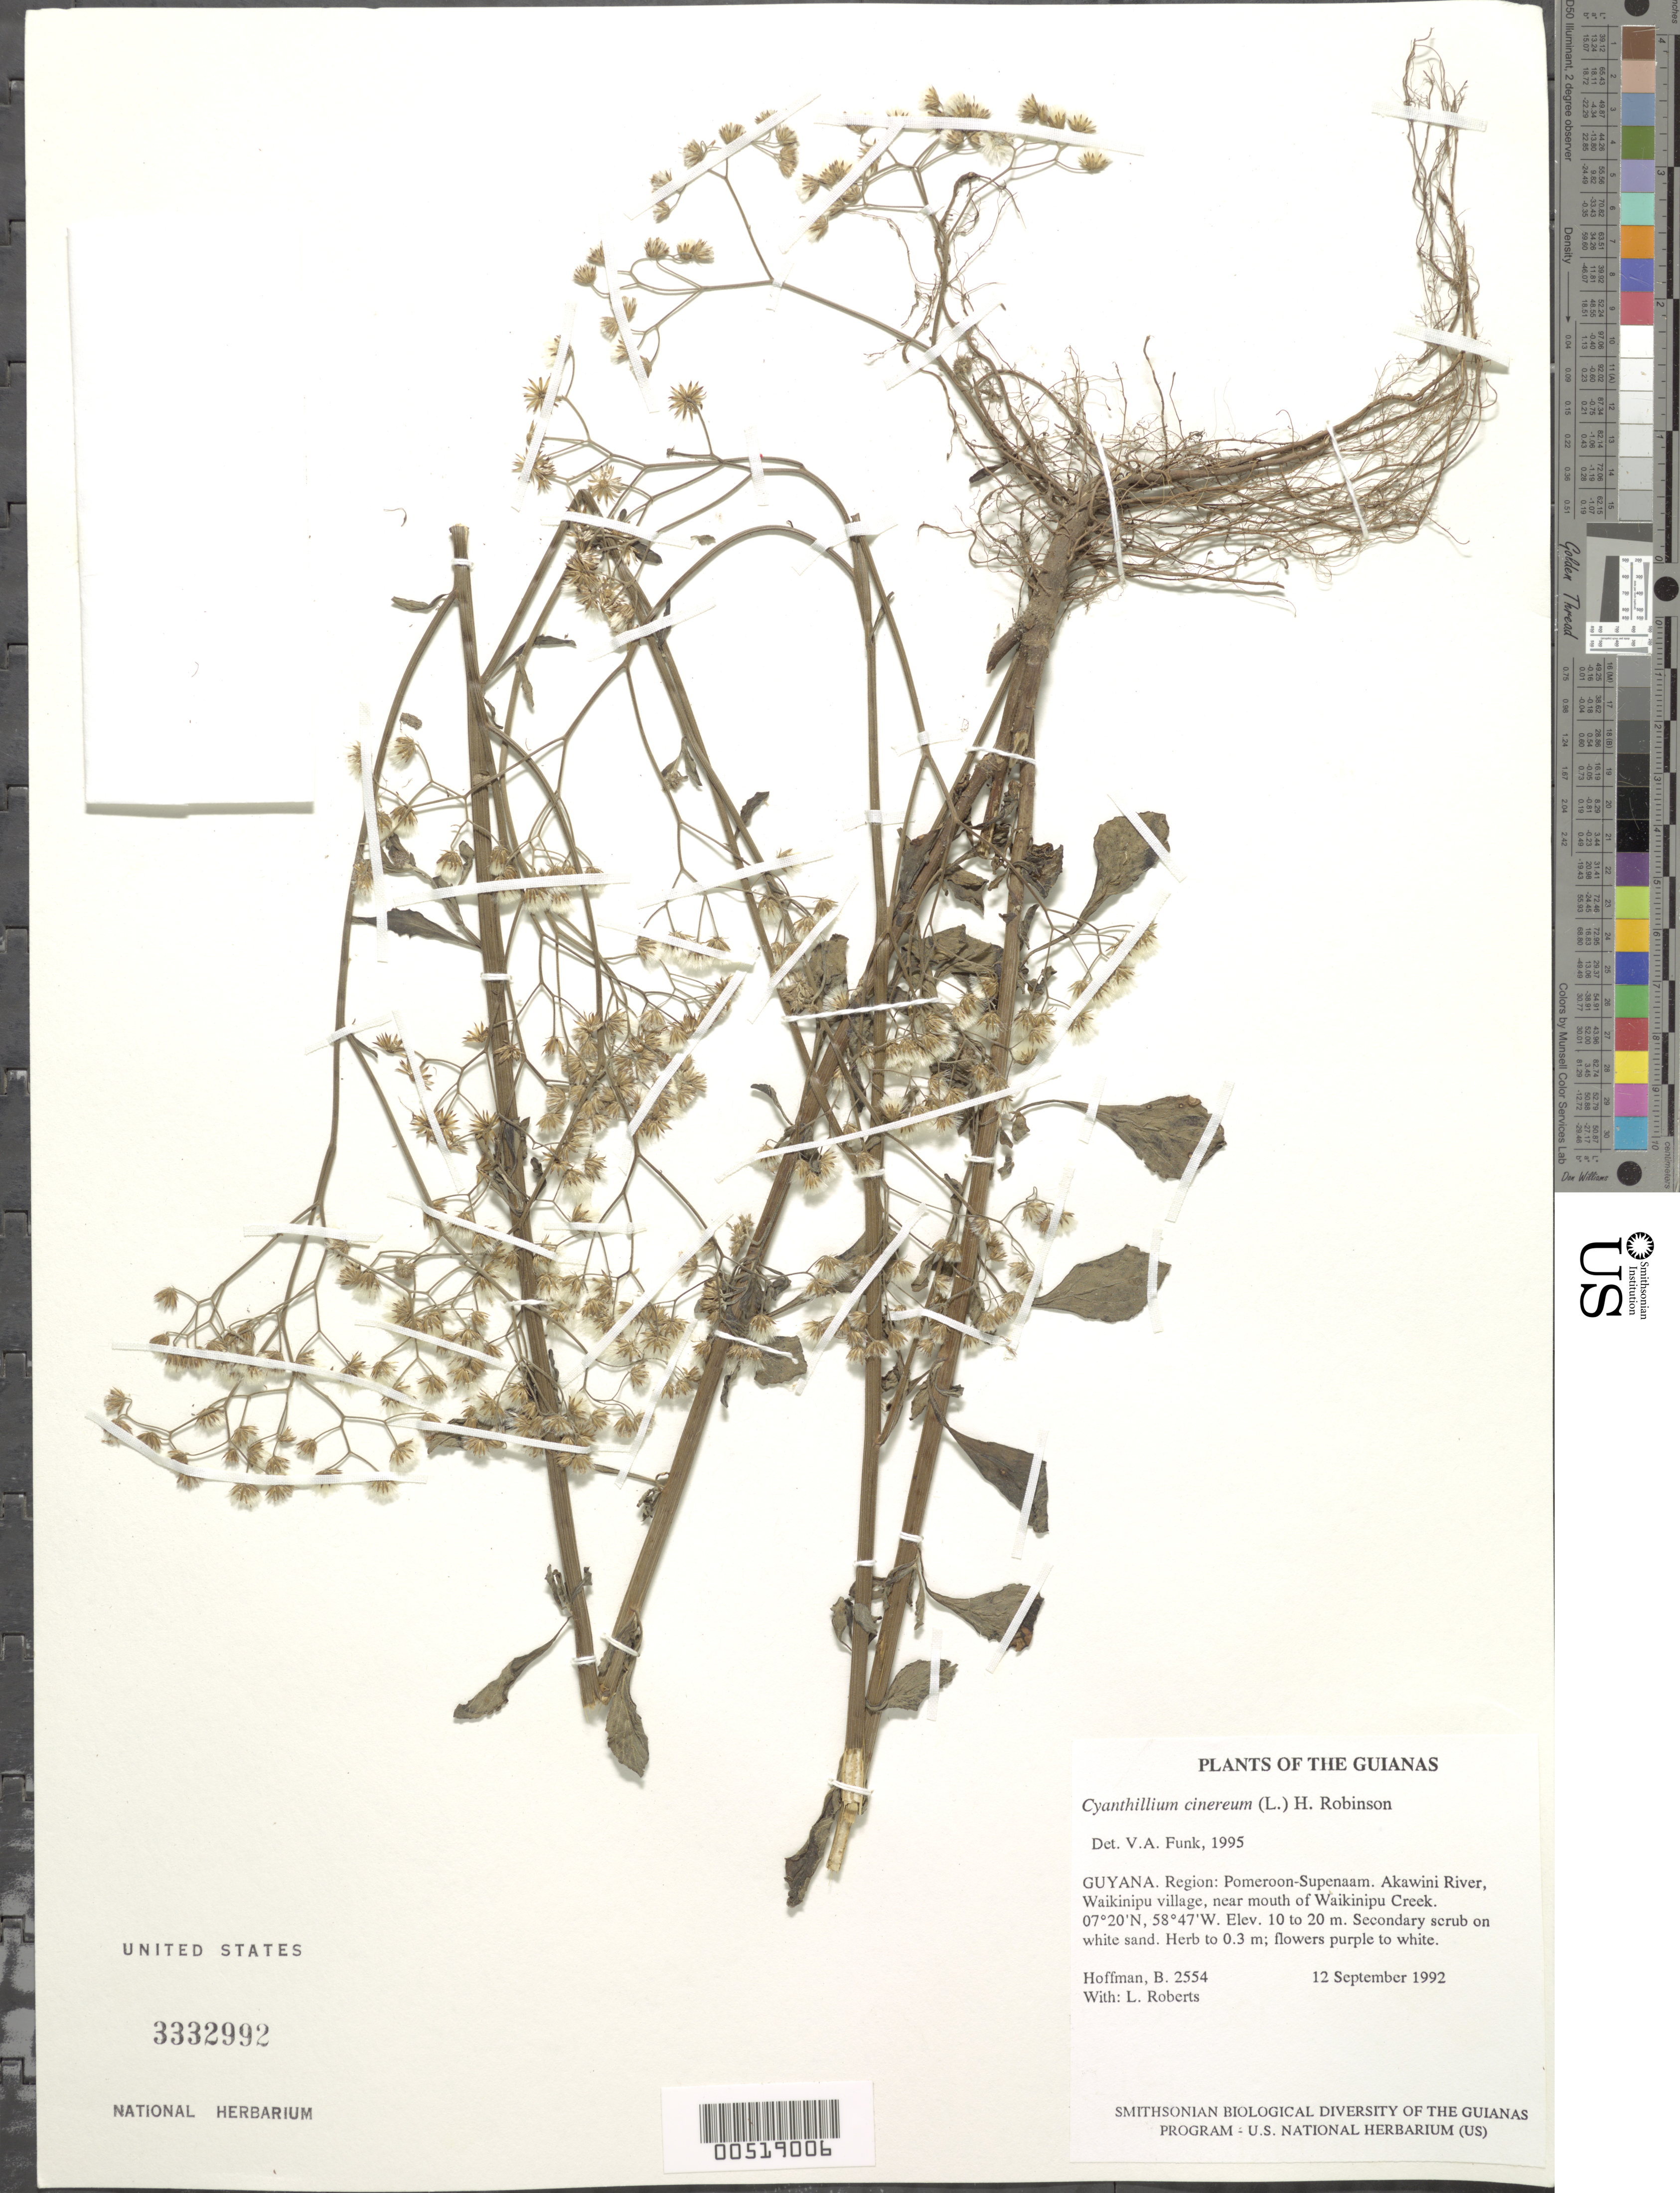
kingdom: Plantae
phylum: Tracheophyta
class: Magnoliopsida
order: Asterales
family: Asteraceae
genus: Cyanthillium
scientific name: Cyanthillium cinereum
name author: (L.) H. Rob.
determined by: Funk, Vicki A., (BOT), Smithsonian Institution - National Museum of Natural History (UNITED STATES)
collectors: B. Hoffman & L. Roberts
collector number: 2554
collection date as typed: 12 September 1992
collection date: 1992-09-12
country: Guyana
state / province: Pomeroon-Supenaam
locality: Akawini River, Waikinipu village, near mouth of Waikinipu Creek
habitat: Secondary scrub on white sand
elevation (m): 10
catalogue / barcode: US 3332992